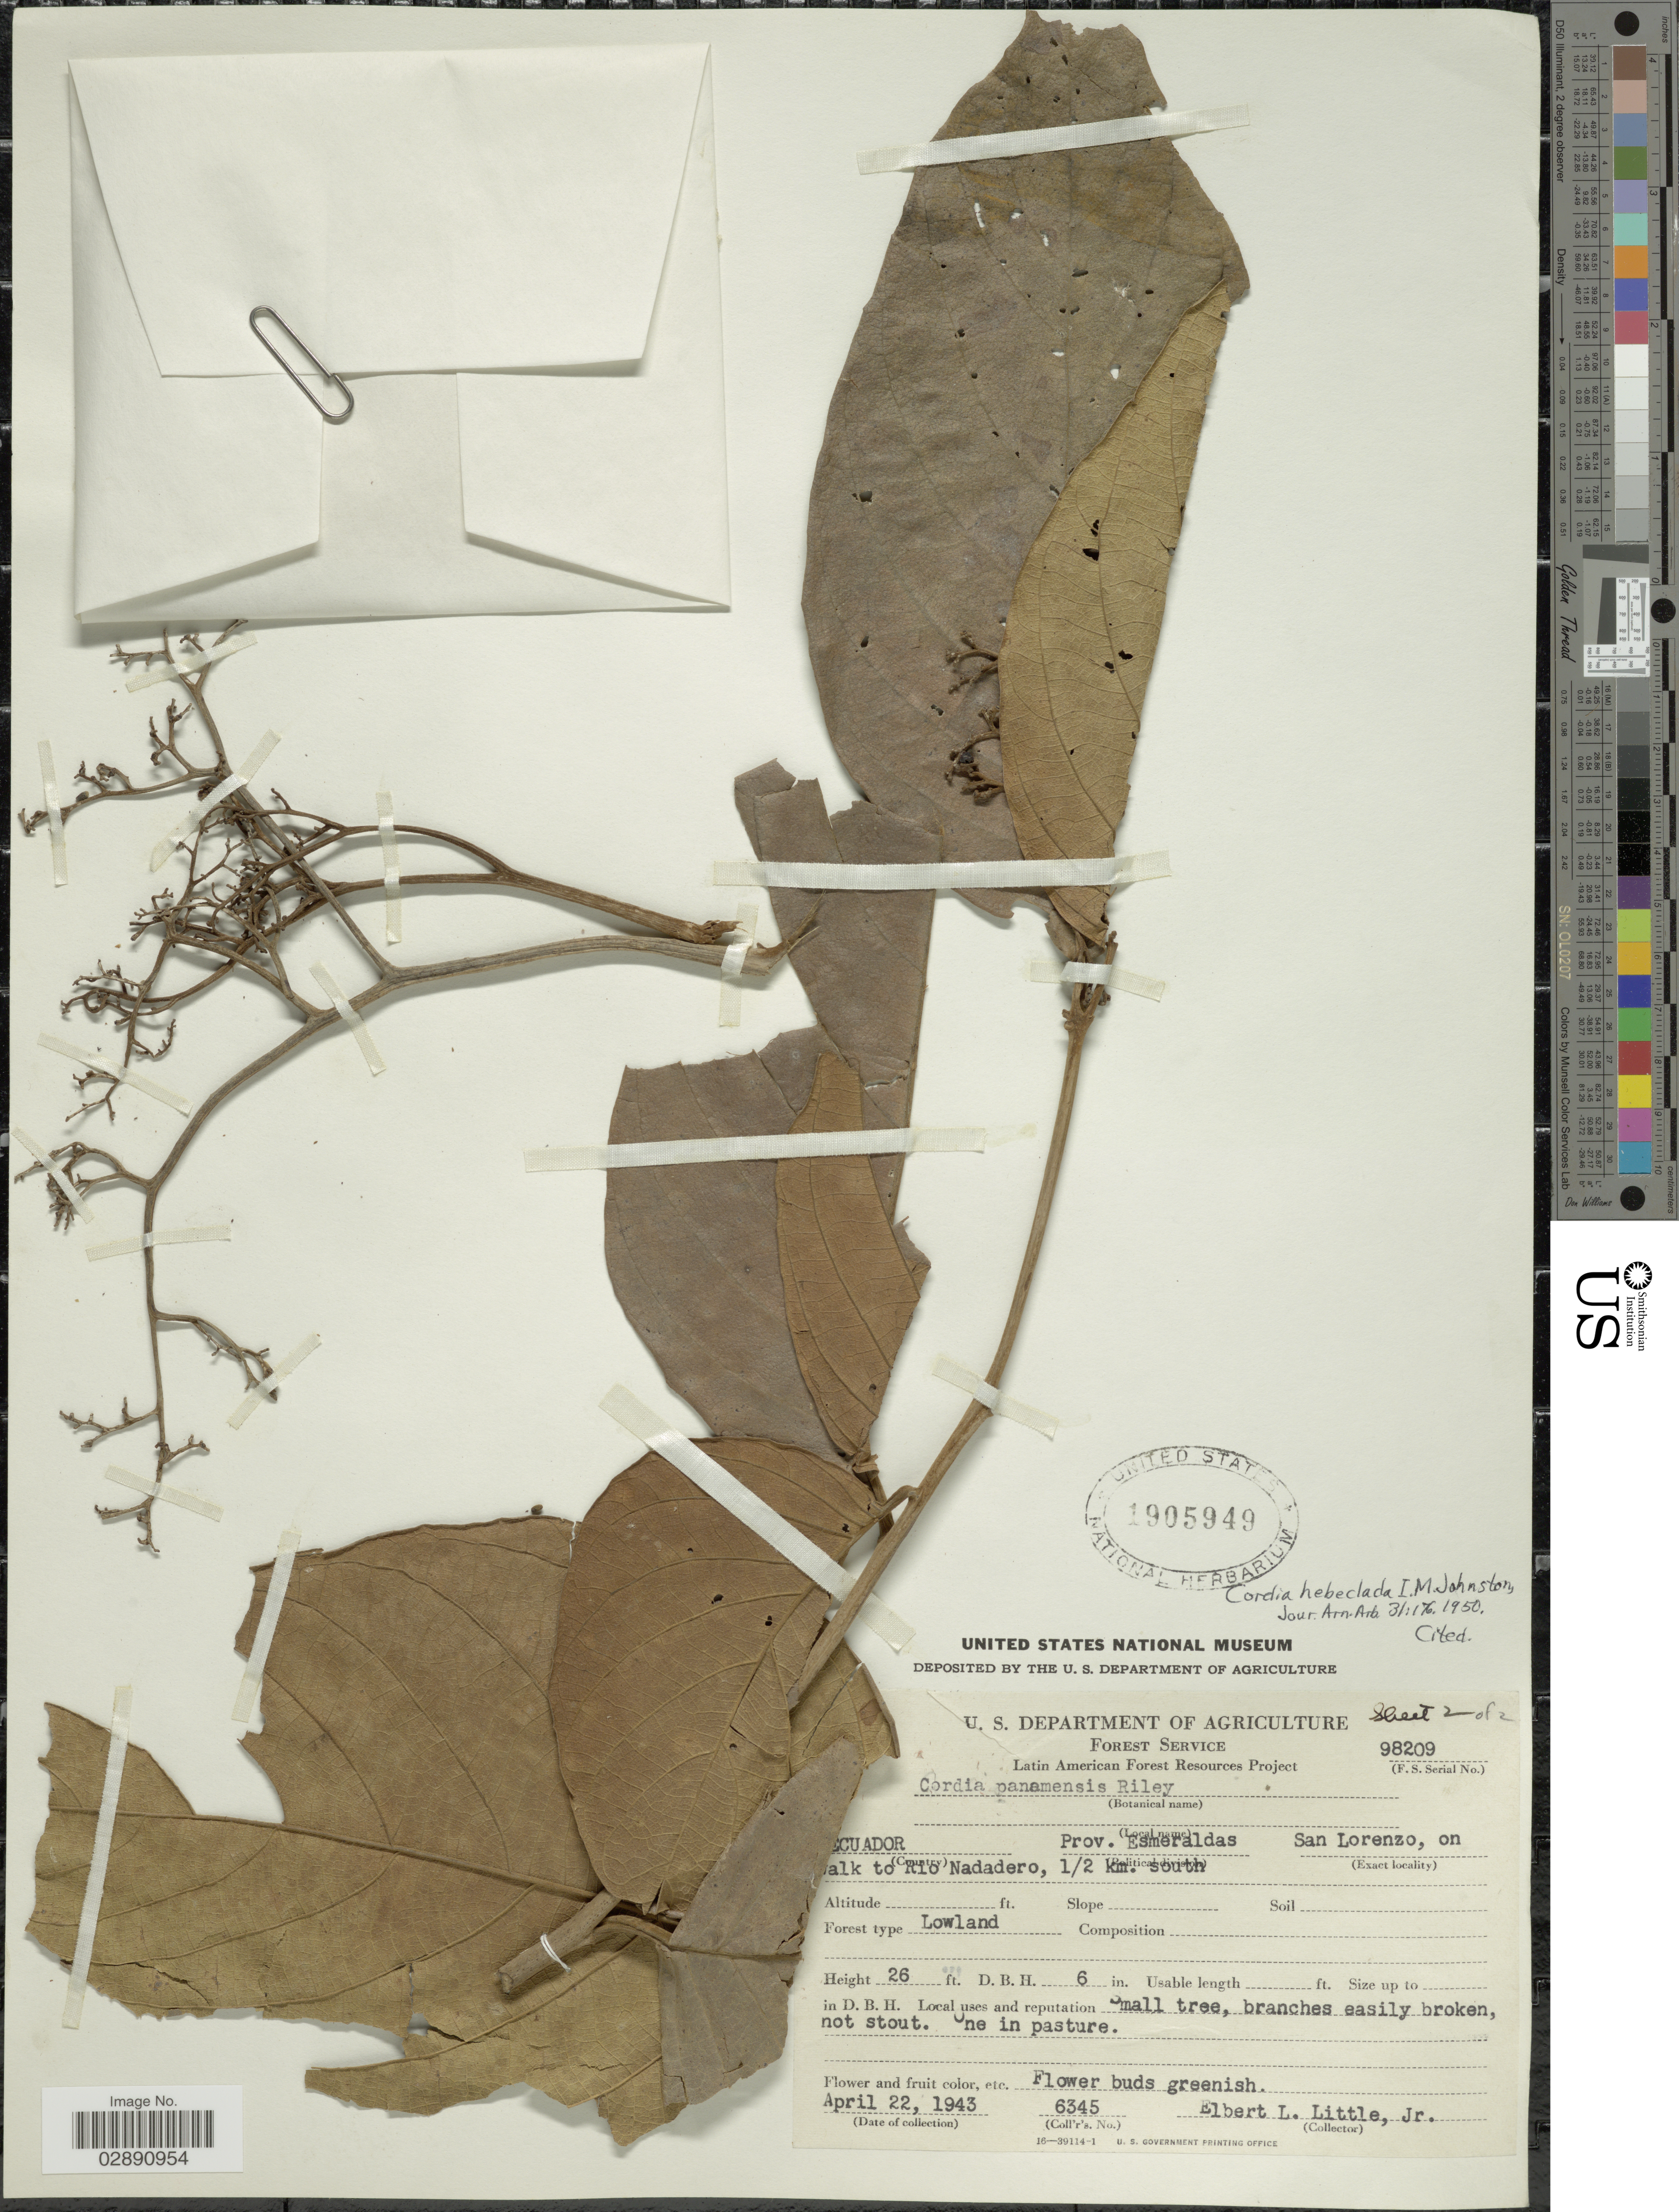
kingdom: Plantae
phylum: Tracheophyta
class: Magnoliopsida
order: Boraginales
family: Cordiaceae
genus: Cordia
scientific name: Cordia hebeclada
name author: I.M. Johnst.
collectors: E. L. Little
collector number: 6345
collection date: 1943-04-22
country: Ecuador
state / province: Esmeraldas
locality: San Lorenzo, on walk to Rio Nadadero, ½ km. south.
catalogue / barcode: US 1905949